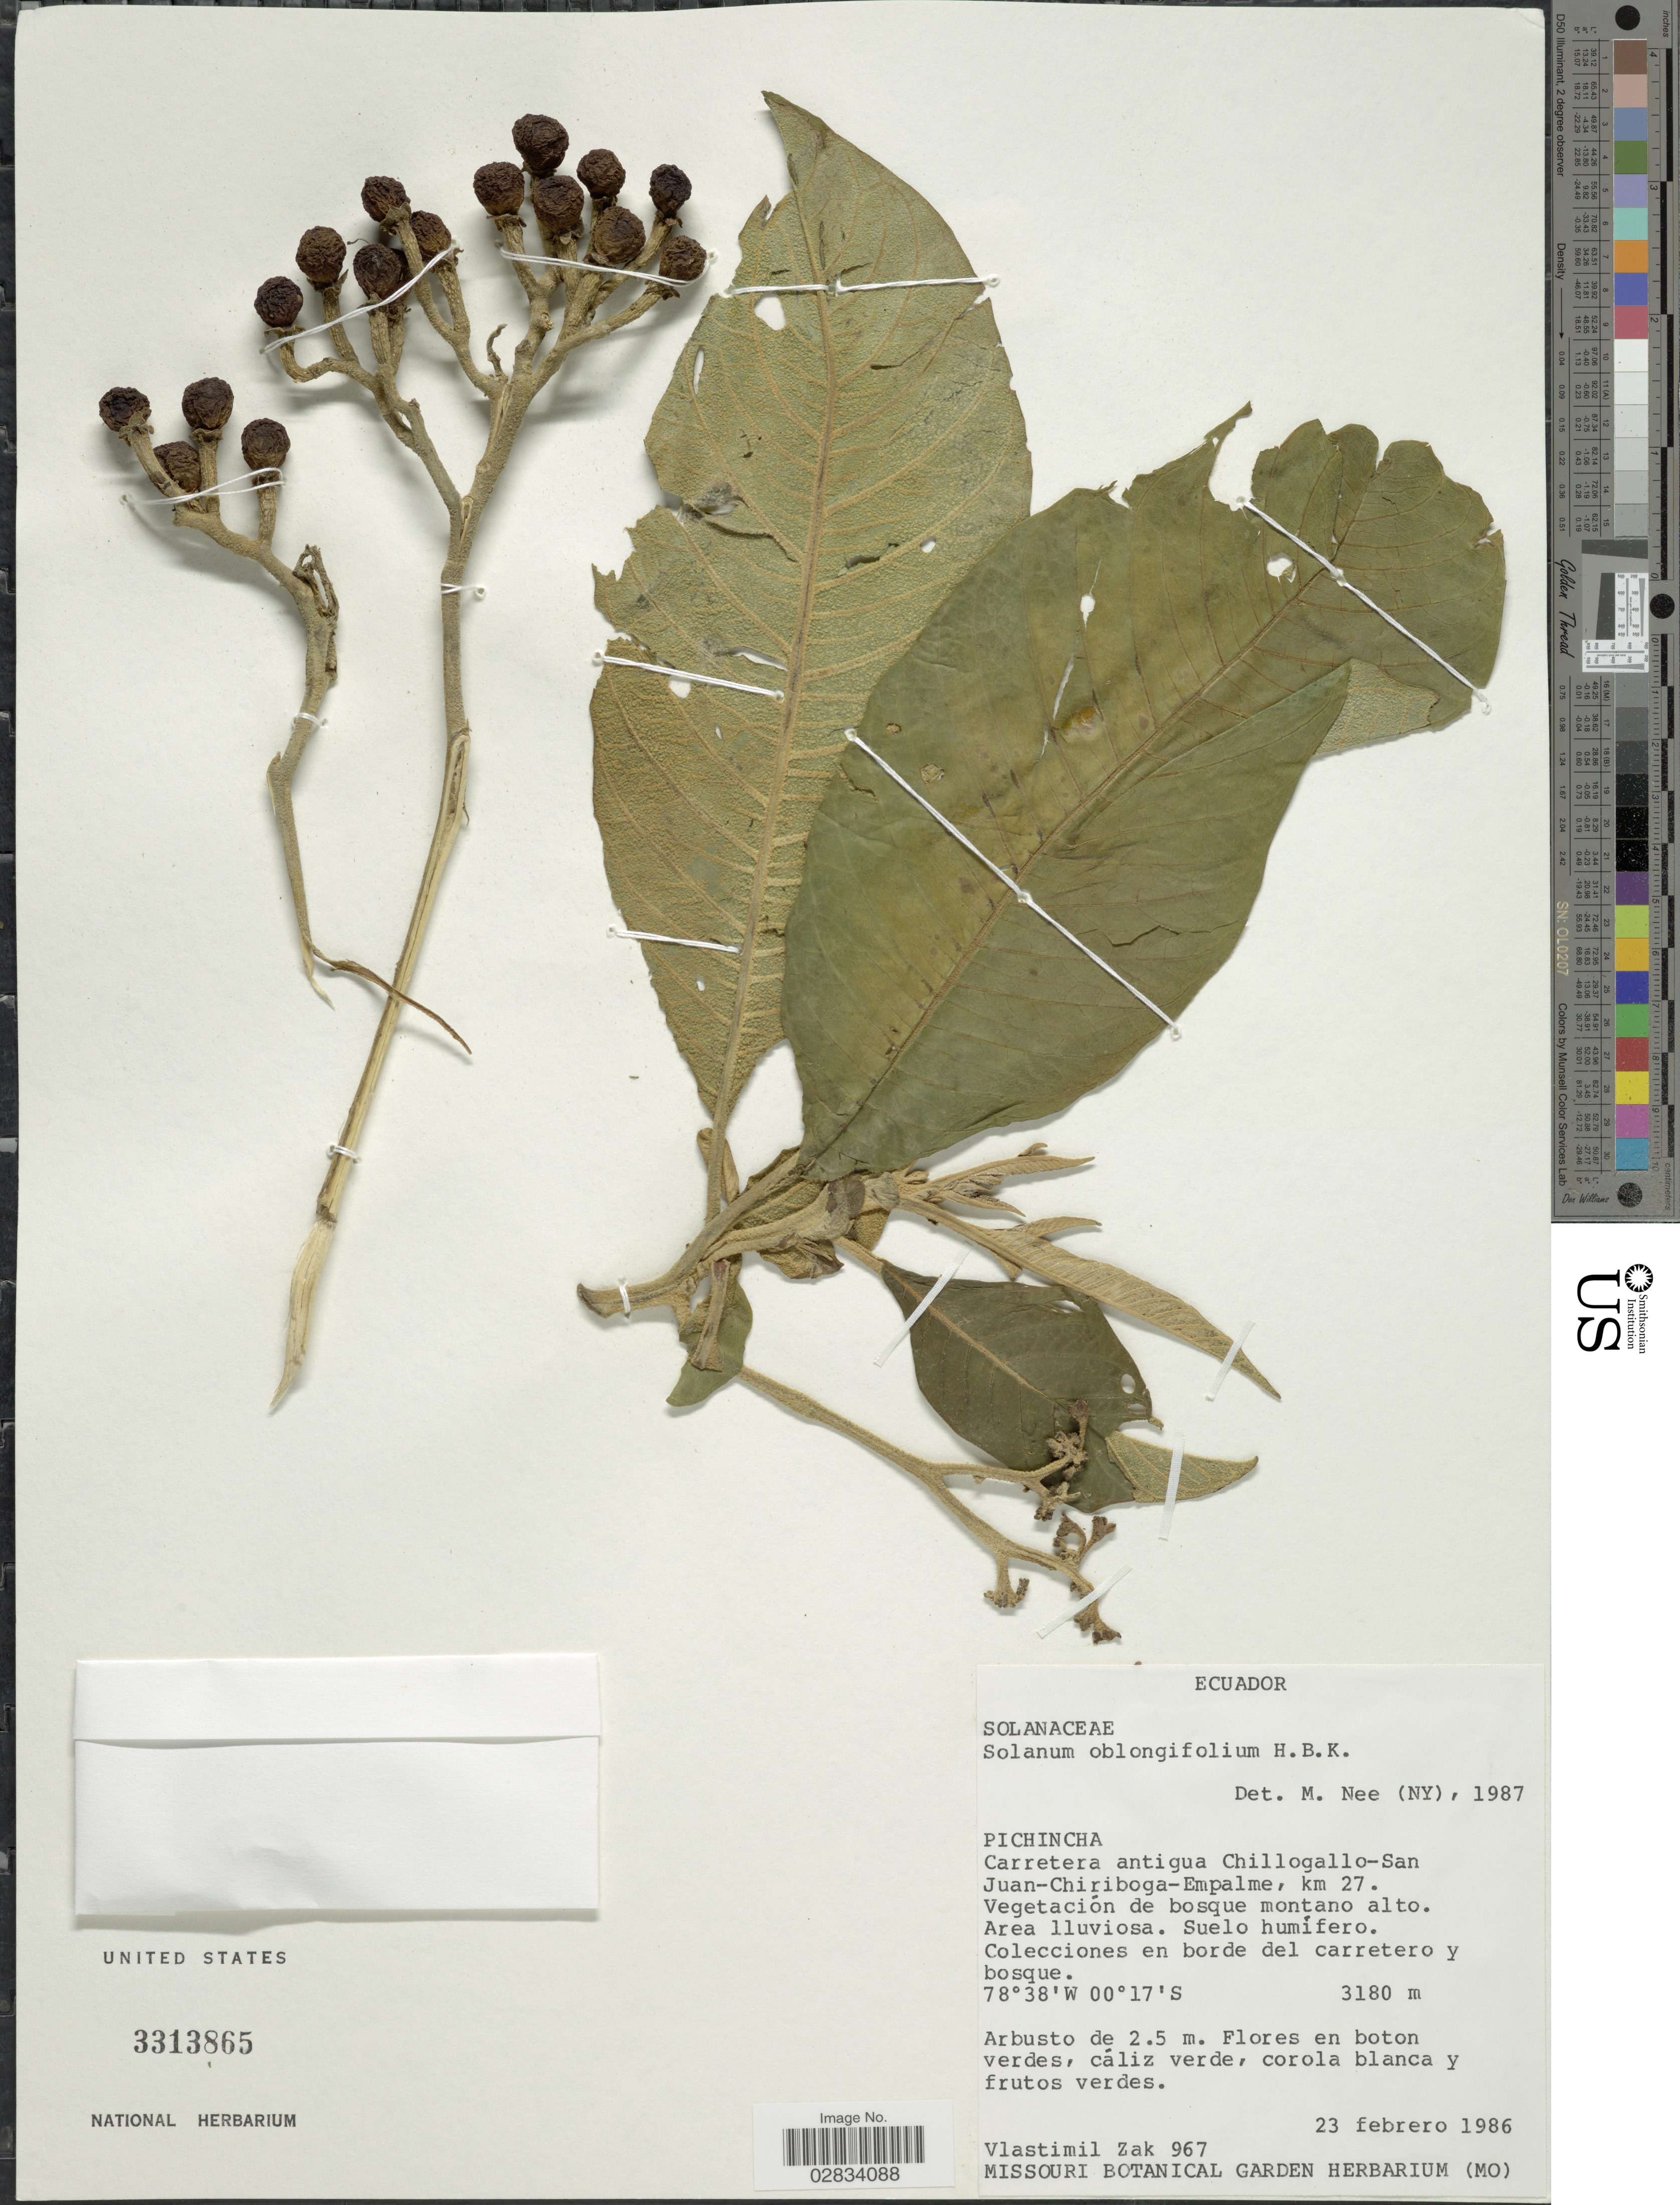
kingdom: Plantae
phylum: Tracheophyta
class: Magnoliopsida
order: Solanales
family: Solanaceae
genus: Solanum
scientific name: Solanum oblongifolium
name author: Duval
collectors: V. Zak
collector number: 967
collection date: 1986-02-23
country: Ecuador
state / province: Pichincha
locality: Carretera antigua Chillogallo-San Juan-Chiriboga-Empalme, km 27.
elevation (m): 3180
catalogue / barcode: US 3313865